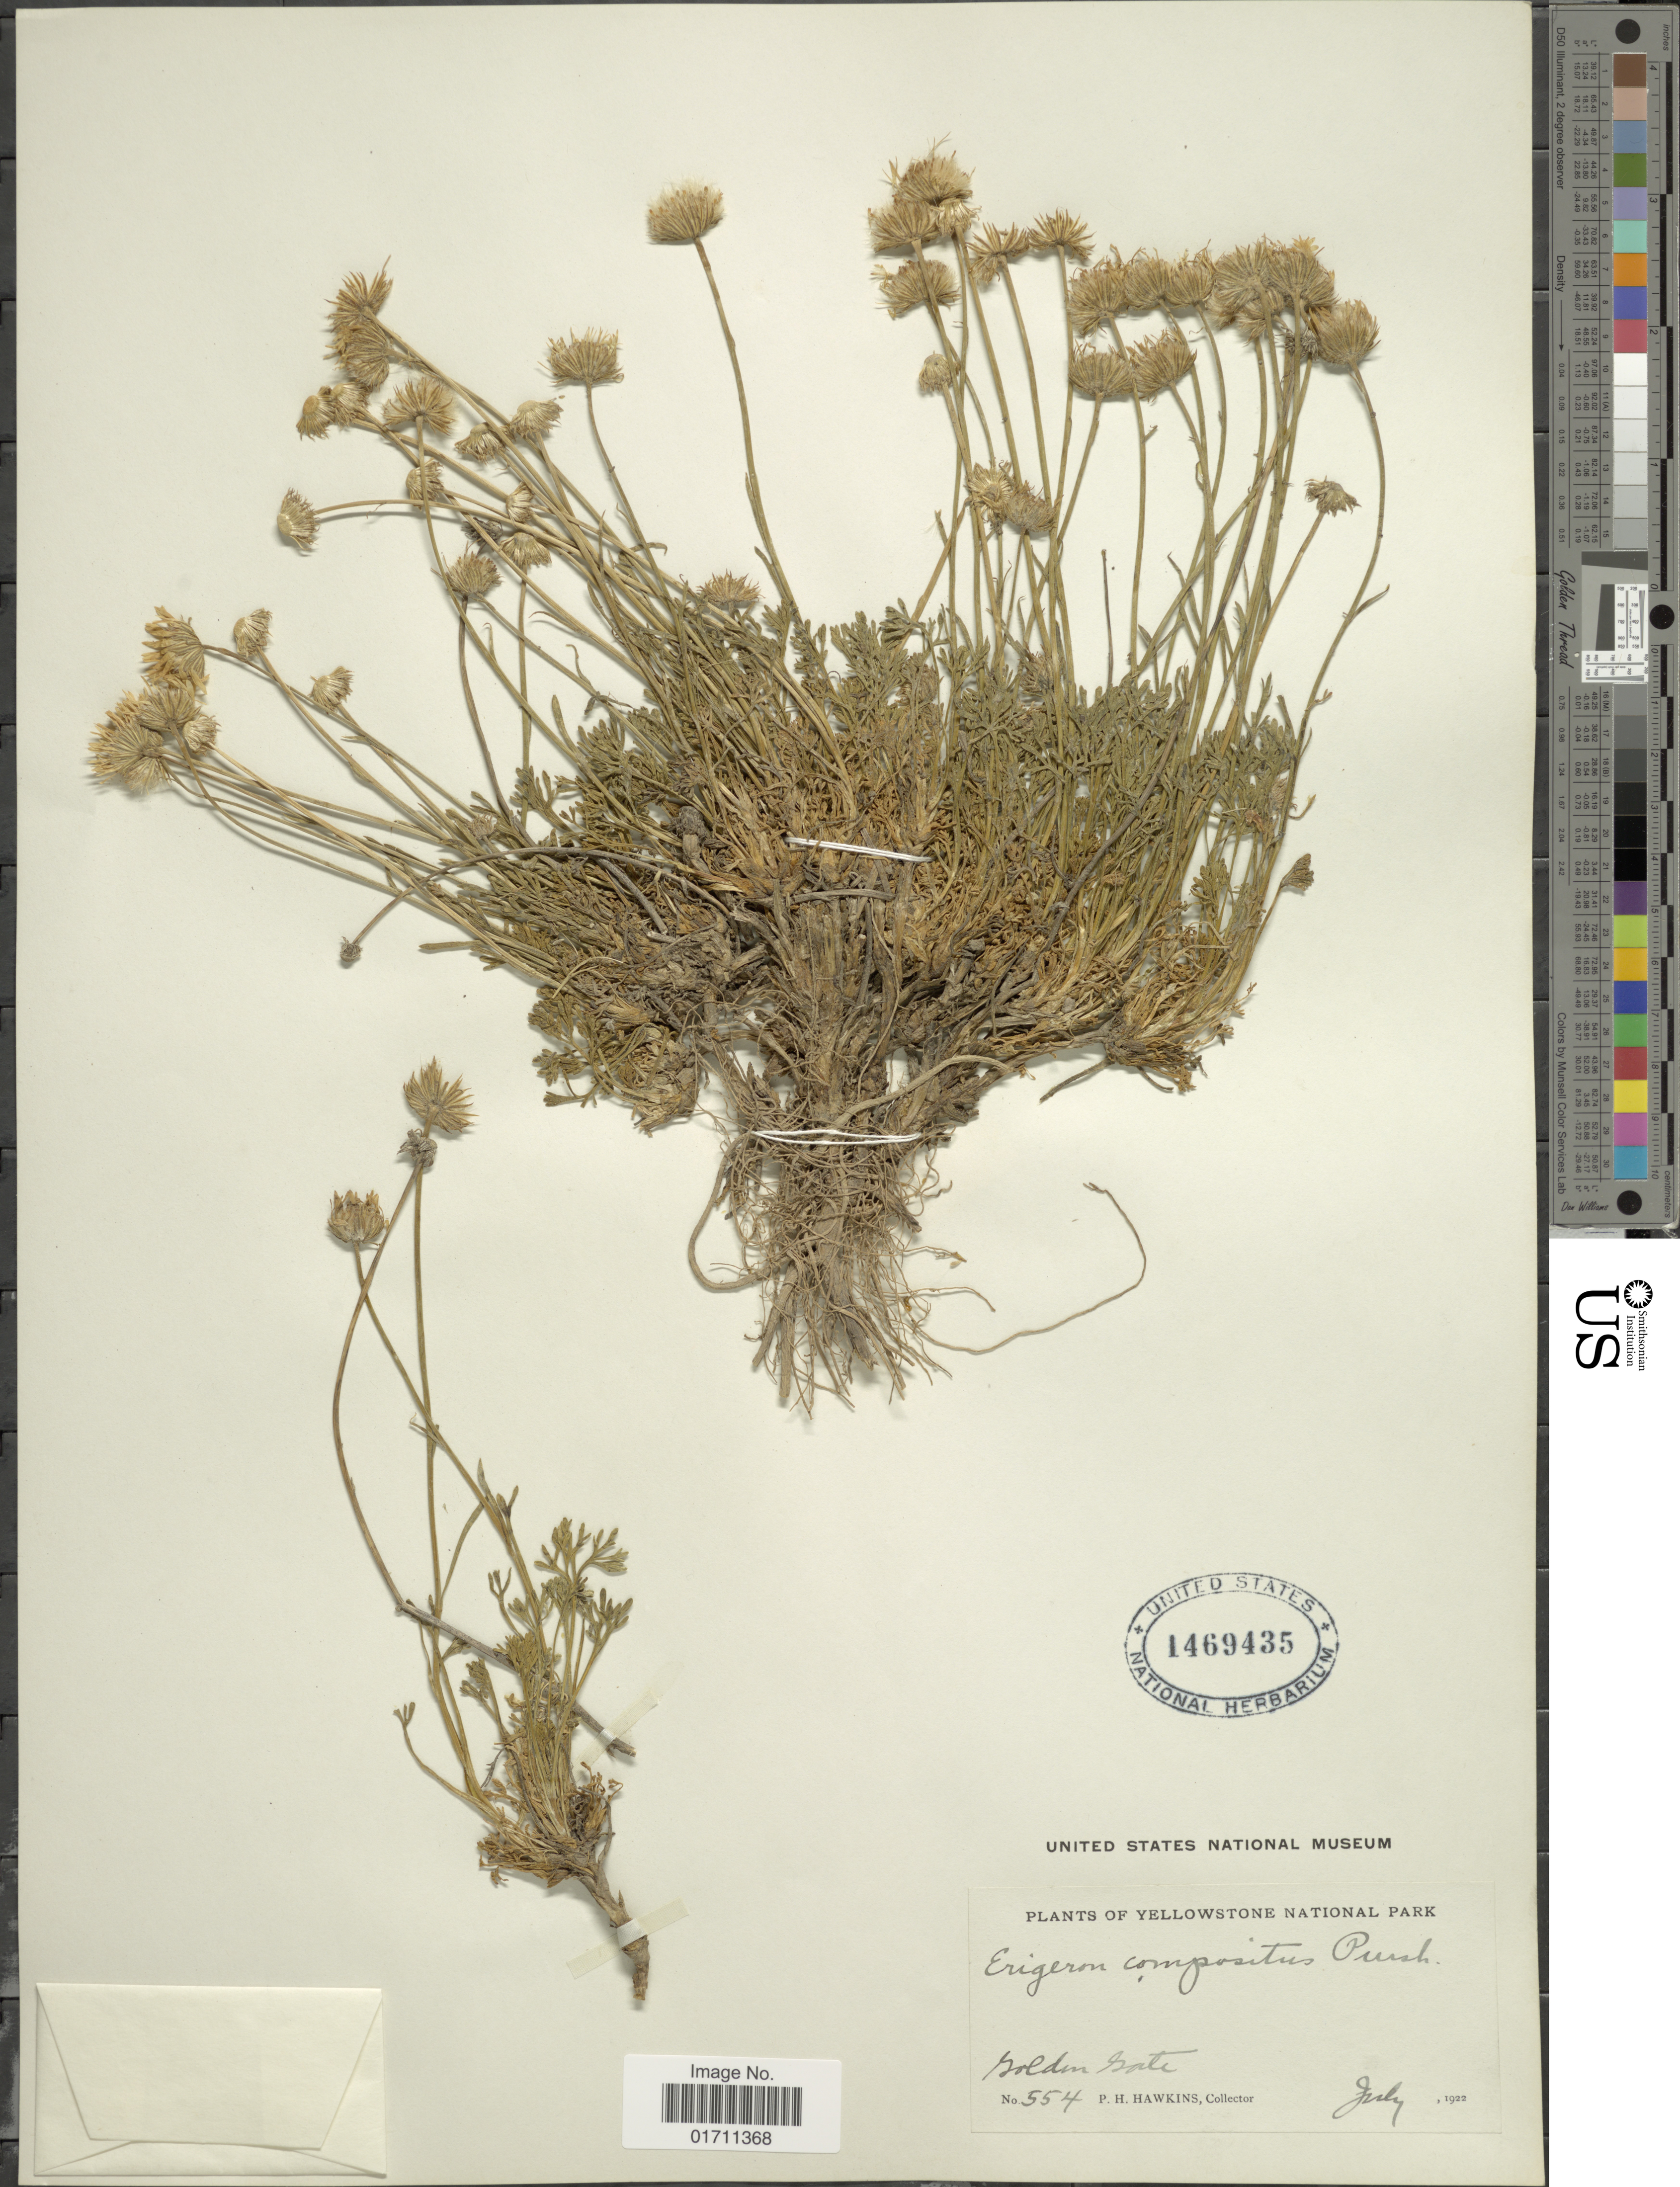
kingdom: Plantae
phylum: Tracheophyta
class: Magnoliopsida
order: Asterales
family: Asteraceae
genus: Erigeron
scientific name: Erigeron compositus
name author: Pursh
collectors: P. Hawkins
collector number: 554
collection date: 1922-07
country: United States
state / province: Wyoming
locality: Yellowstone Park, Golden Gate.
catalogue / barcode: US 1469435